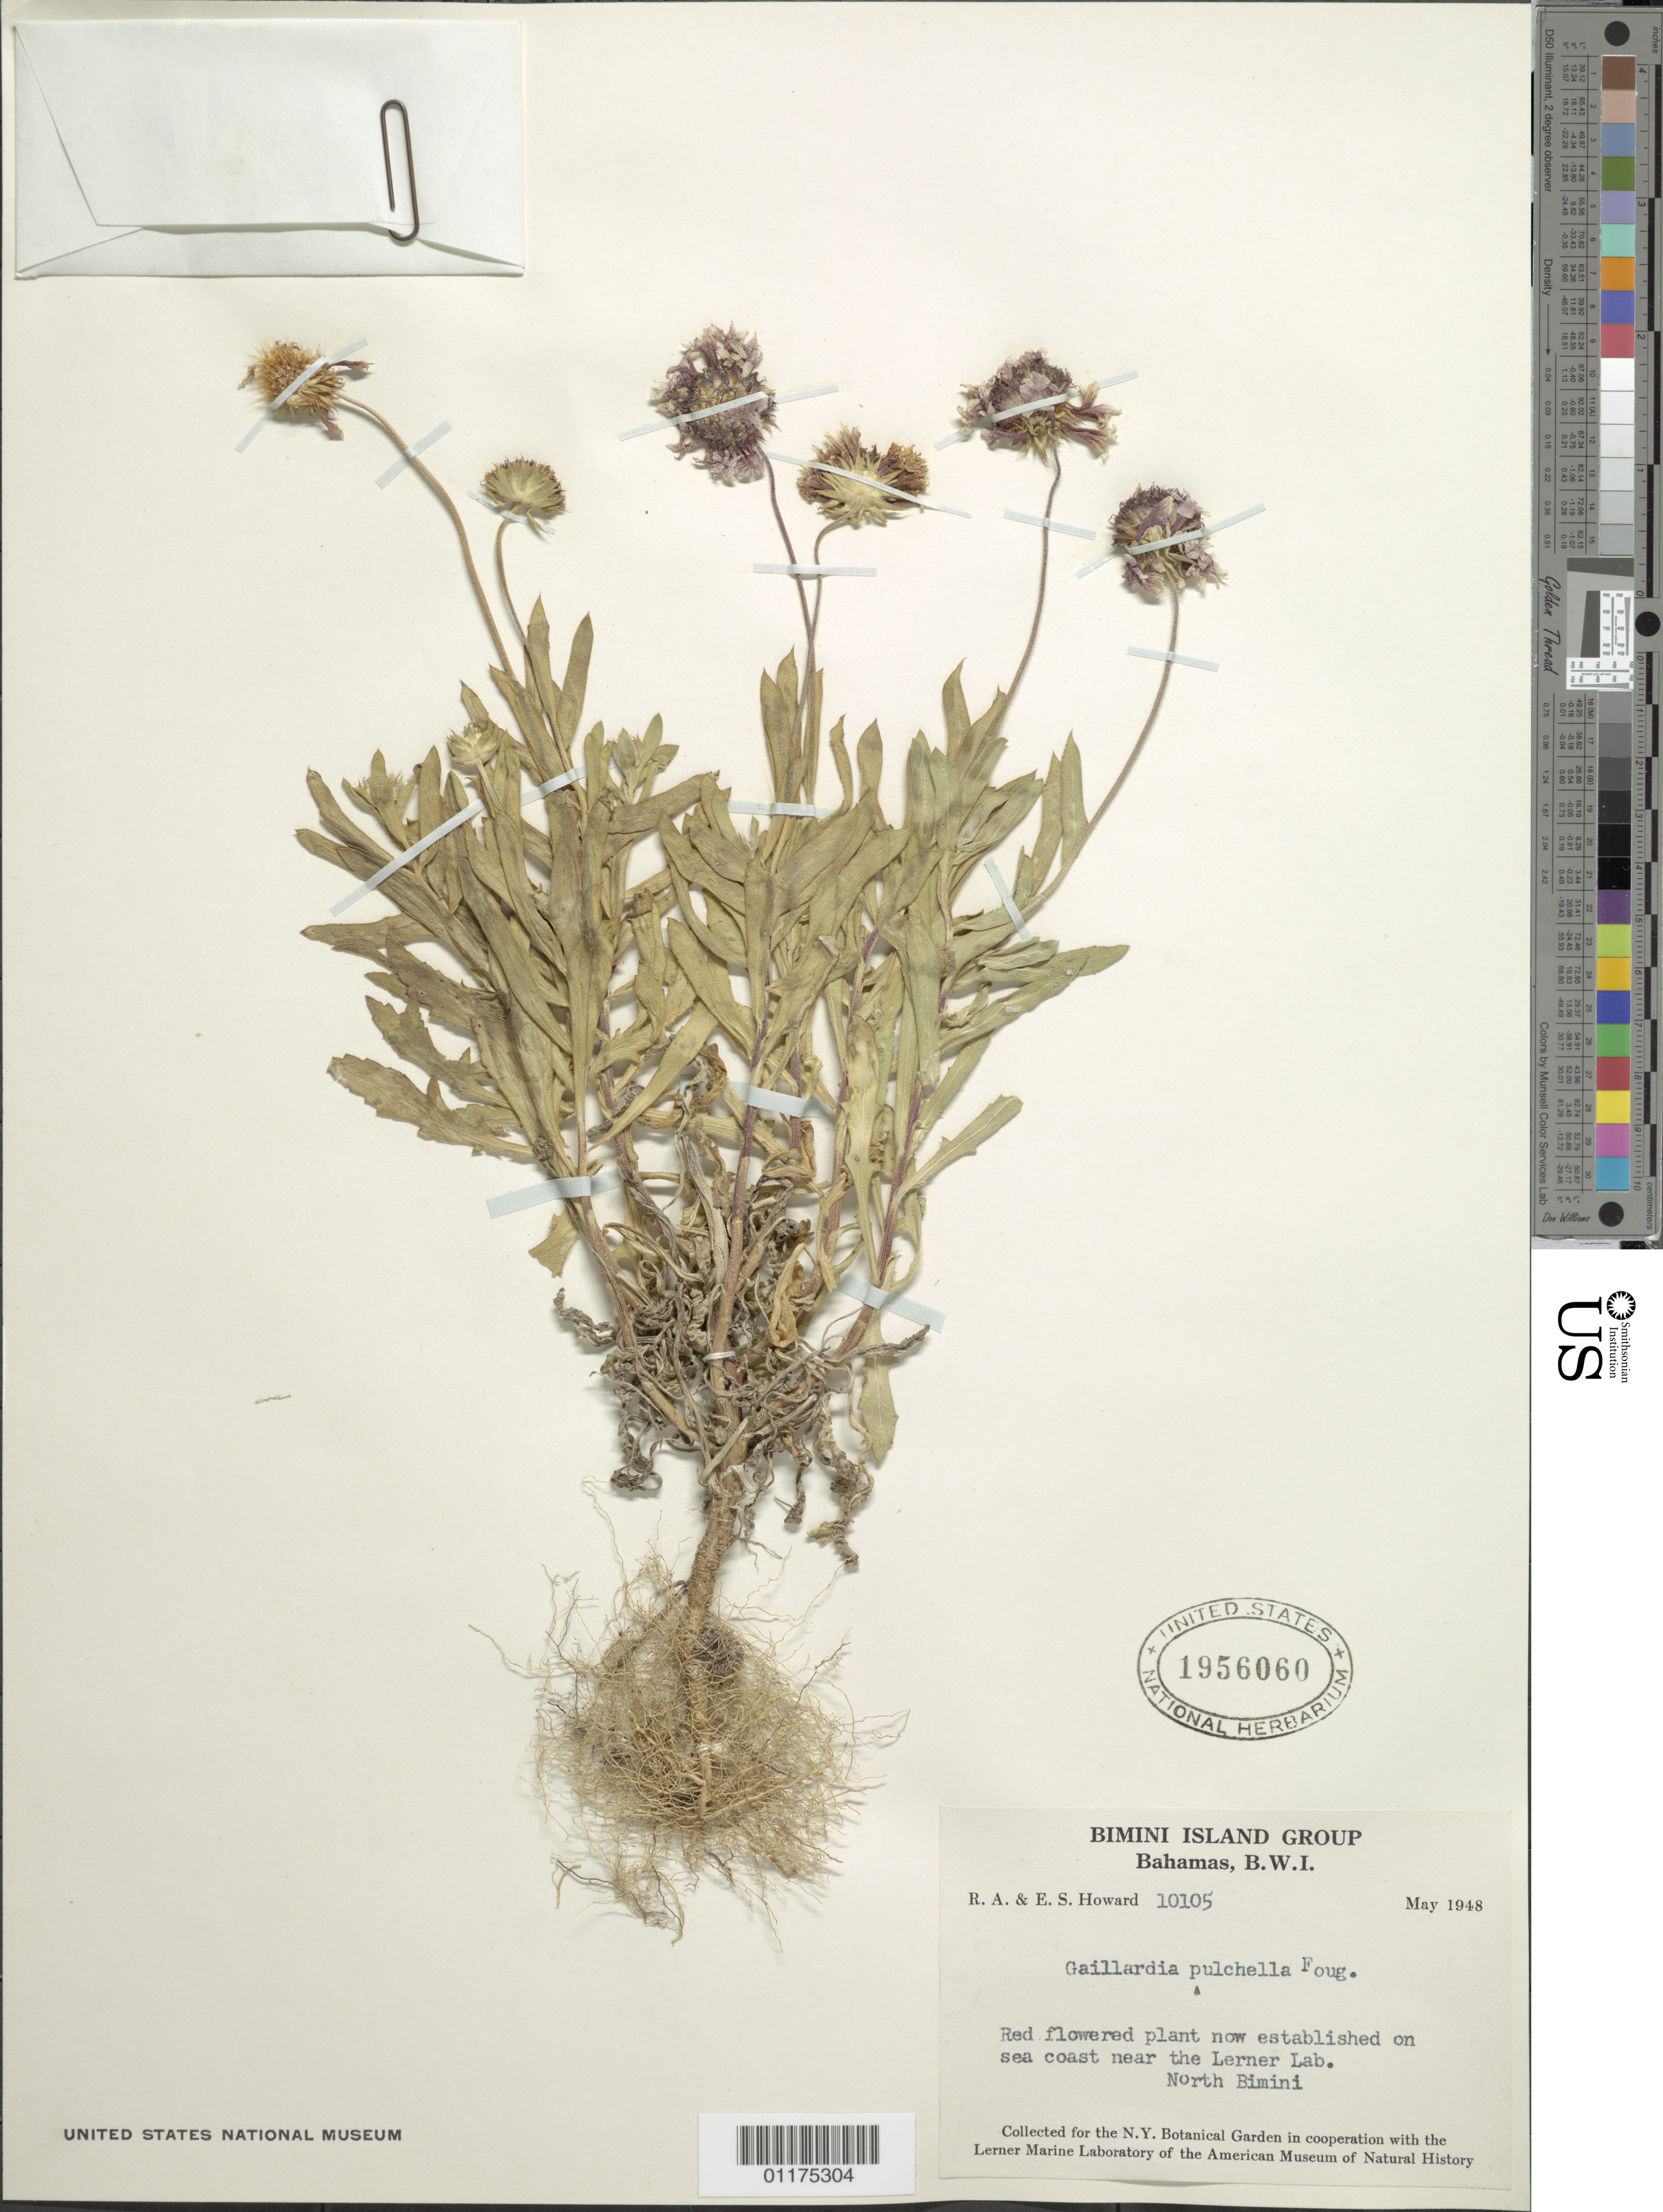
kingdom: Plantae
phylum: Tracheophyta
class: Magnoliopsida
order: Asterales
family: Asteraceae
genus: Gaillardia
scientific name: Gaillardia pulchella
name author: Foug.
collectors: R. A. Howard & E. S. Howard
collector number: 10105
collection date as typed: May 1948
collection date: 1948-05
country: Bahamas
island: Bimini Is.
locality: established on sea coast near the Lerner Lab. North Bimini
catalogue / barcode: US 1956060